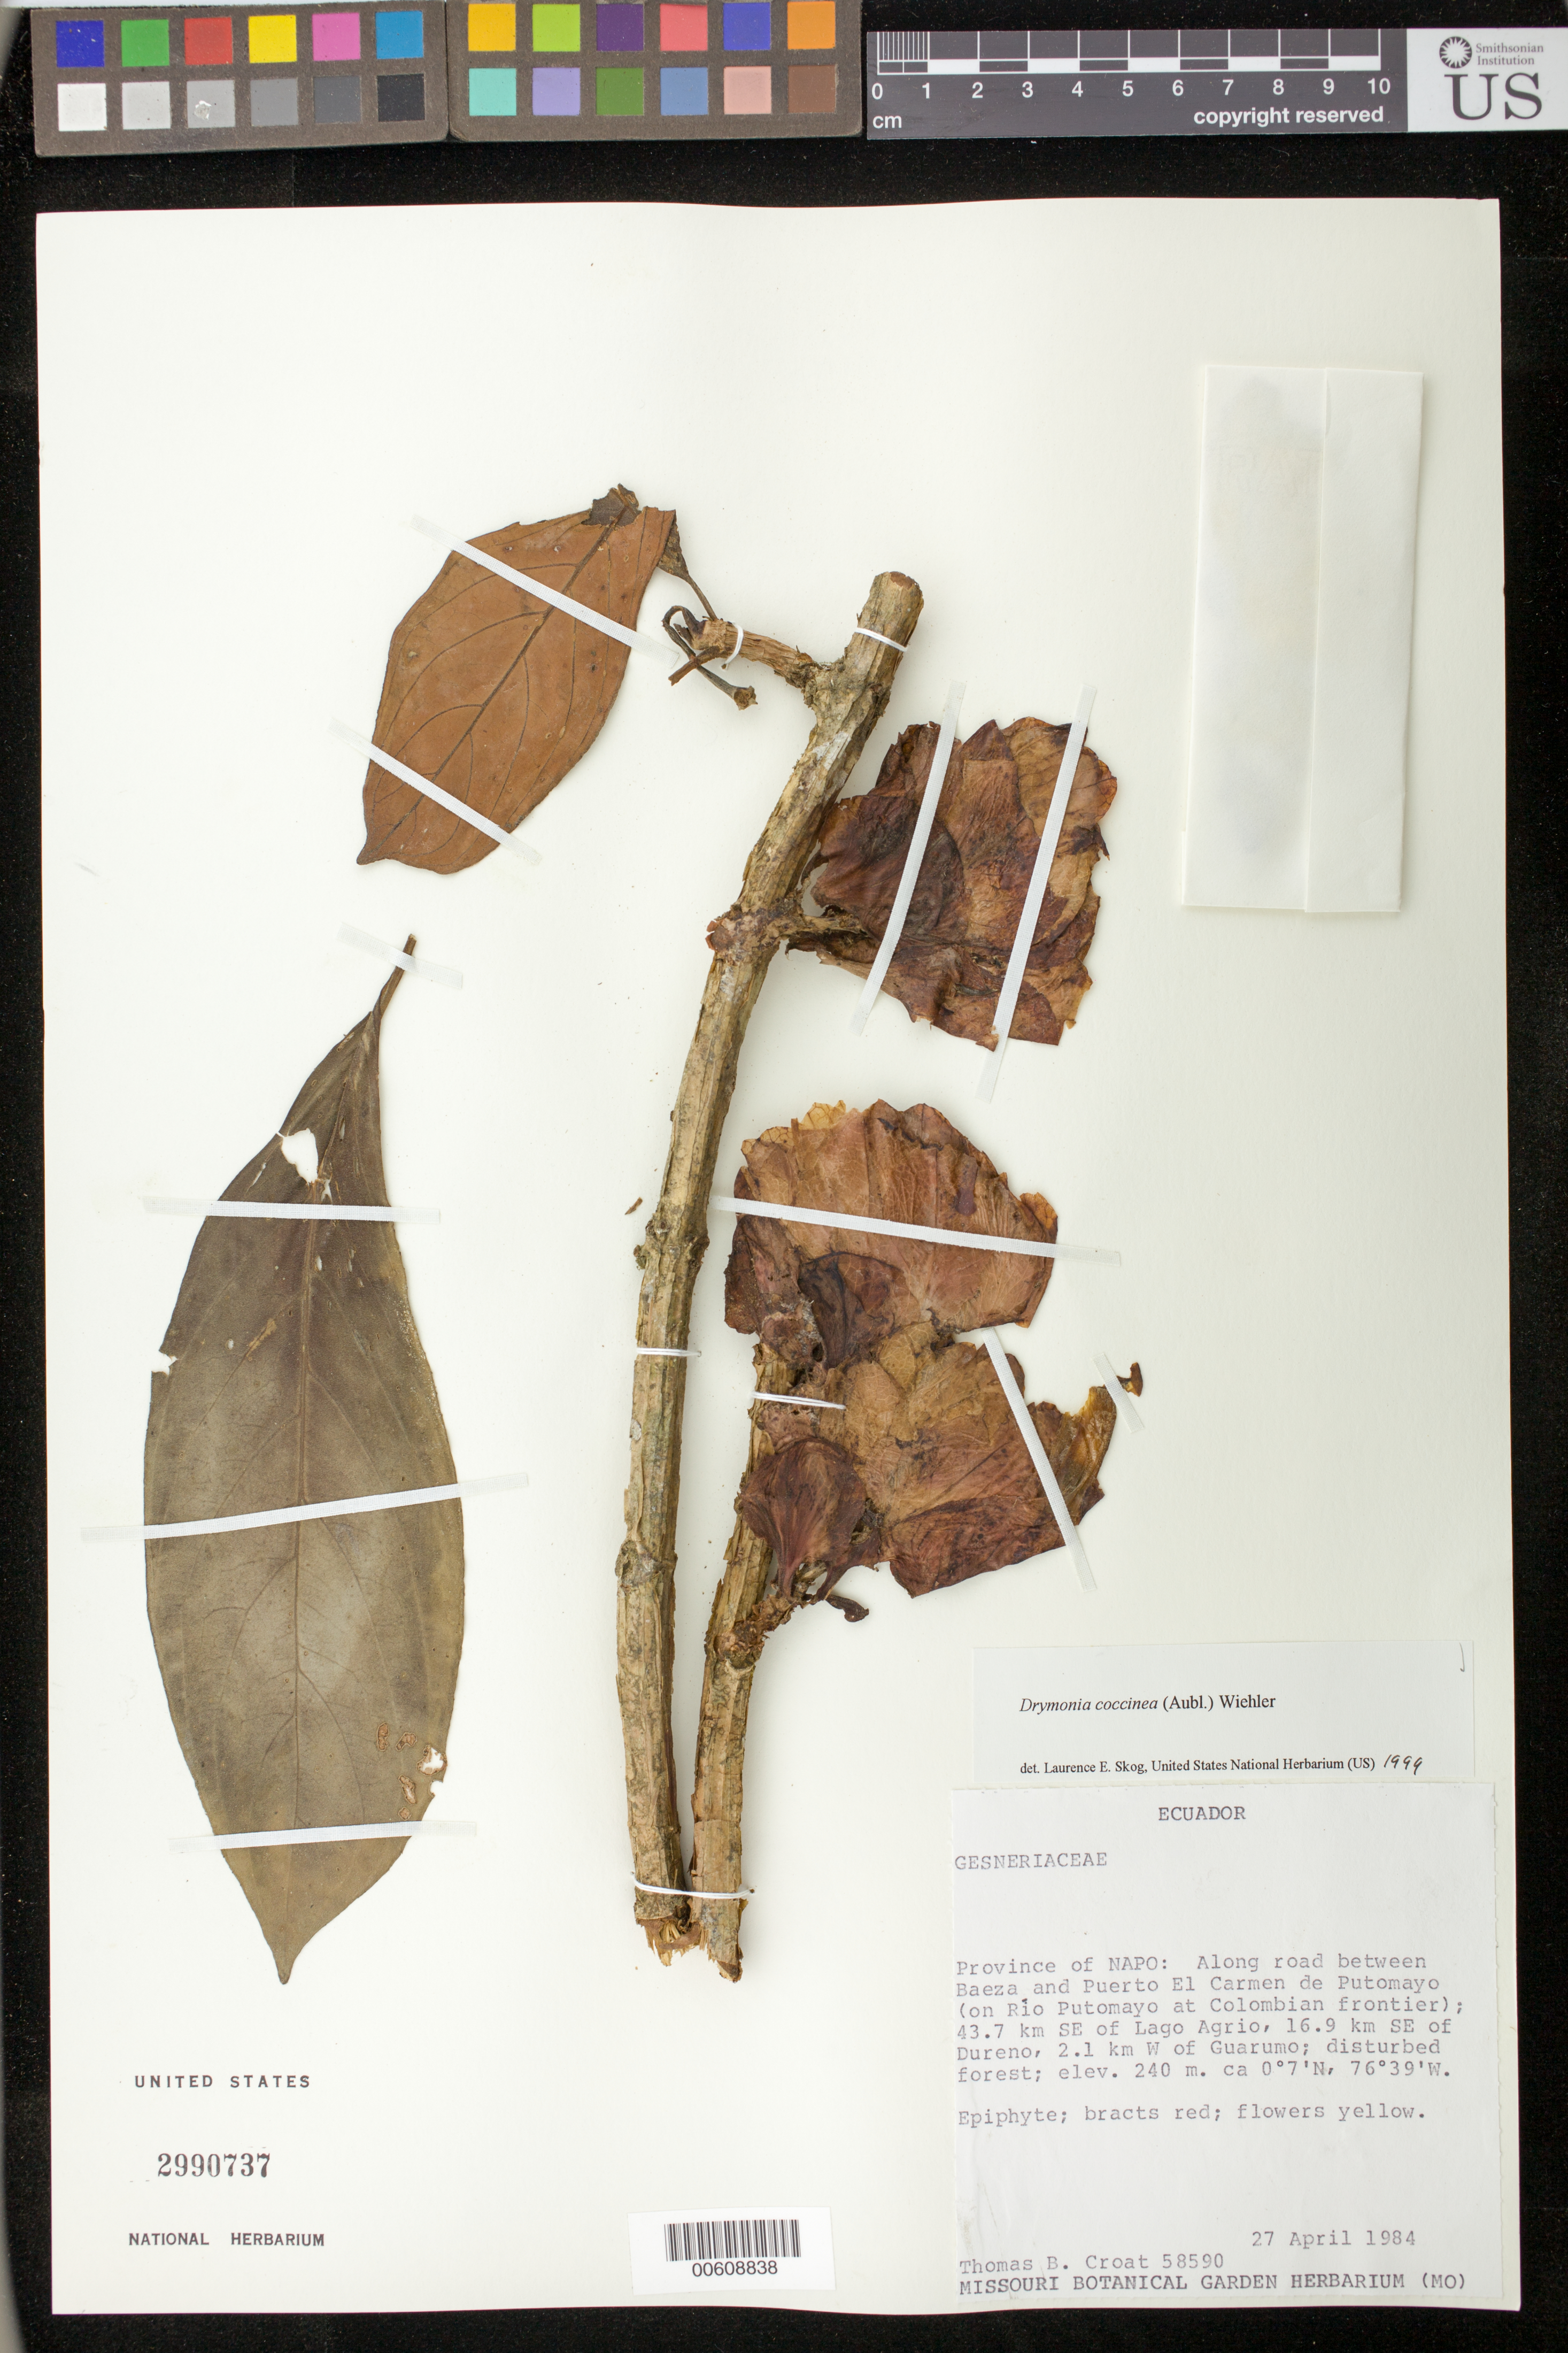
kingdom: Plantae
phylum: Tracheophyta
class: Magnoliopsida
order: Lamiales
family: Gesneriaceae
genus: Drymonia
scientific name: Drymonia coccinea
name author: (Aubl.) Wiehler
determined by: Skog, Laurence E.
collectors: T. B. Croat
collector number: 58590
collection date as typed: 27 Apr 1984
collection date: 1984-04-27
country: Ecuador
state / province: Sucumbíos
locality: Napo.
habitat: Disturbed forest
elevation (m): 240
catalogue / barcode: US 2990737